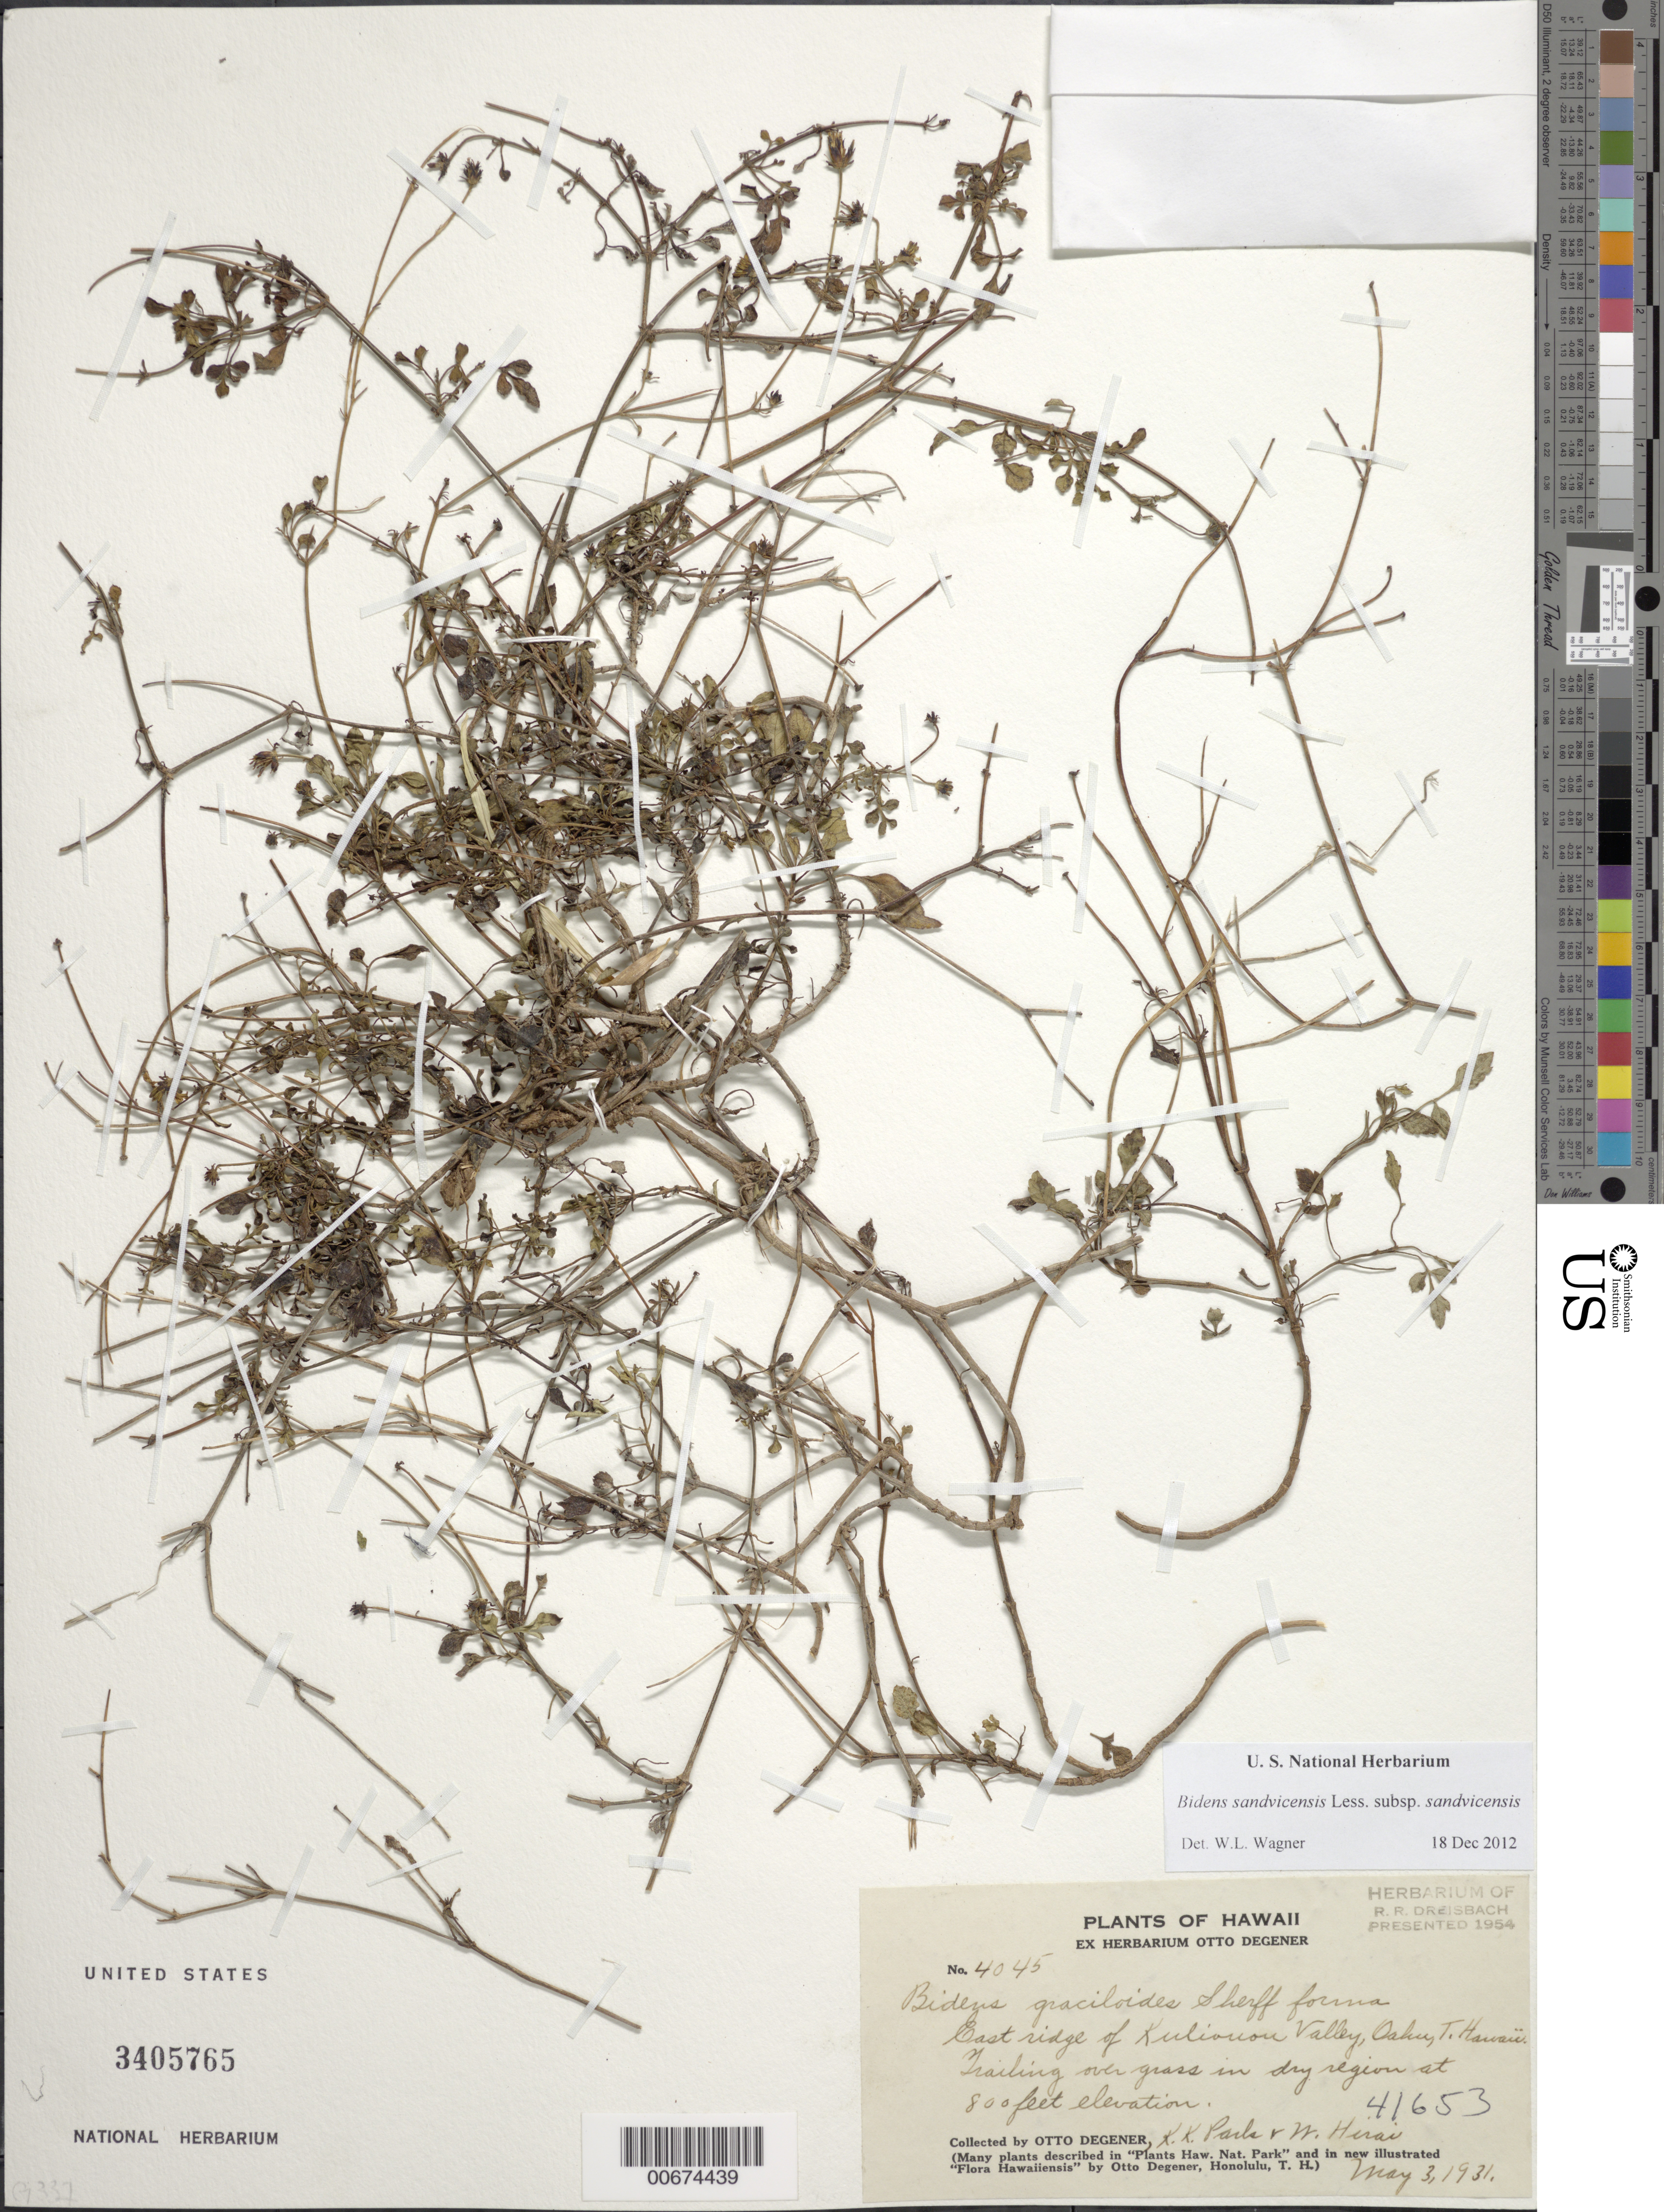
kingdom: Plantae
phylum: Tracheophyta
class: Magnoliopsida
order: Asterales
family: Asteraceae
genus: Bidens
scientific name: Bidens sandvicensis subsp. sandvicensis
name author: Less.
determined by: Wagner, W. L., (BOT), Smithsonian Institution - National Museum of Natural History (UNITED STATES)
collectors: K. Parks & W. Hirai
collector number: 4045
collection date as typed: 3 May 1931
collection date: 1931-05-03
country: United States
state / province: Hawaii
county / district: Honolulu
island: Oahu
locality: East Ridge of Kuliouou Valley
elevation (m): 243.8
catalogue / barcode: US 3405765